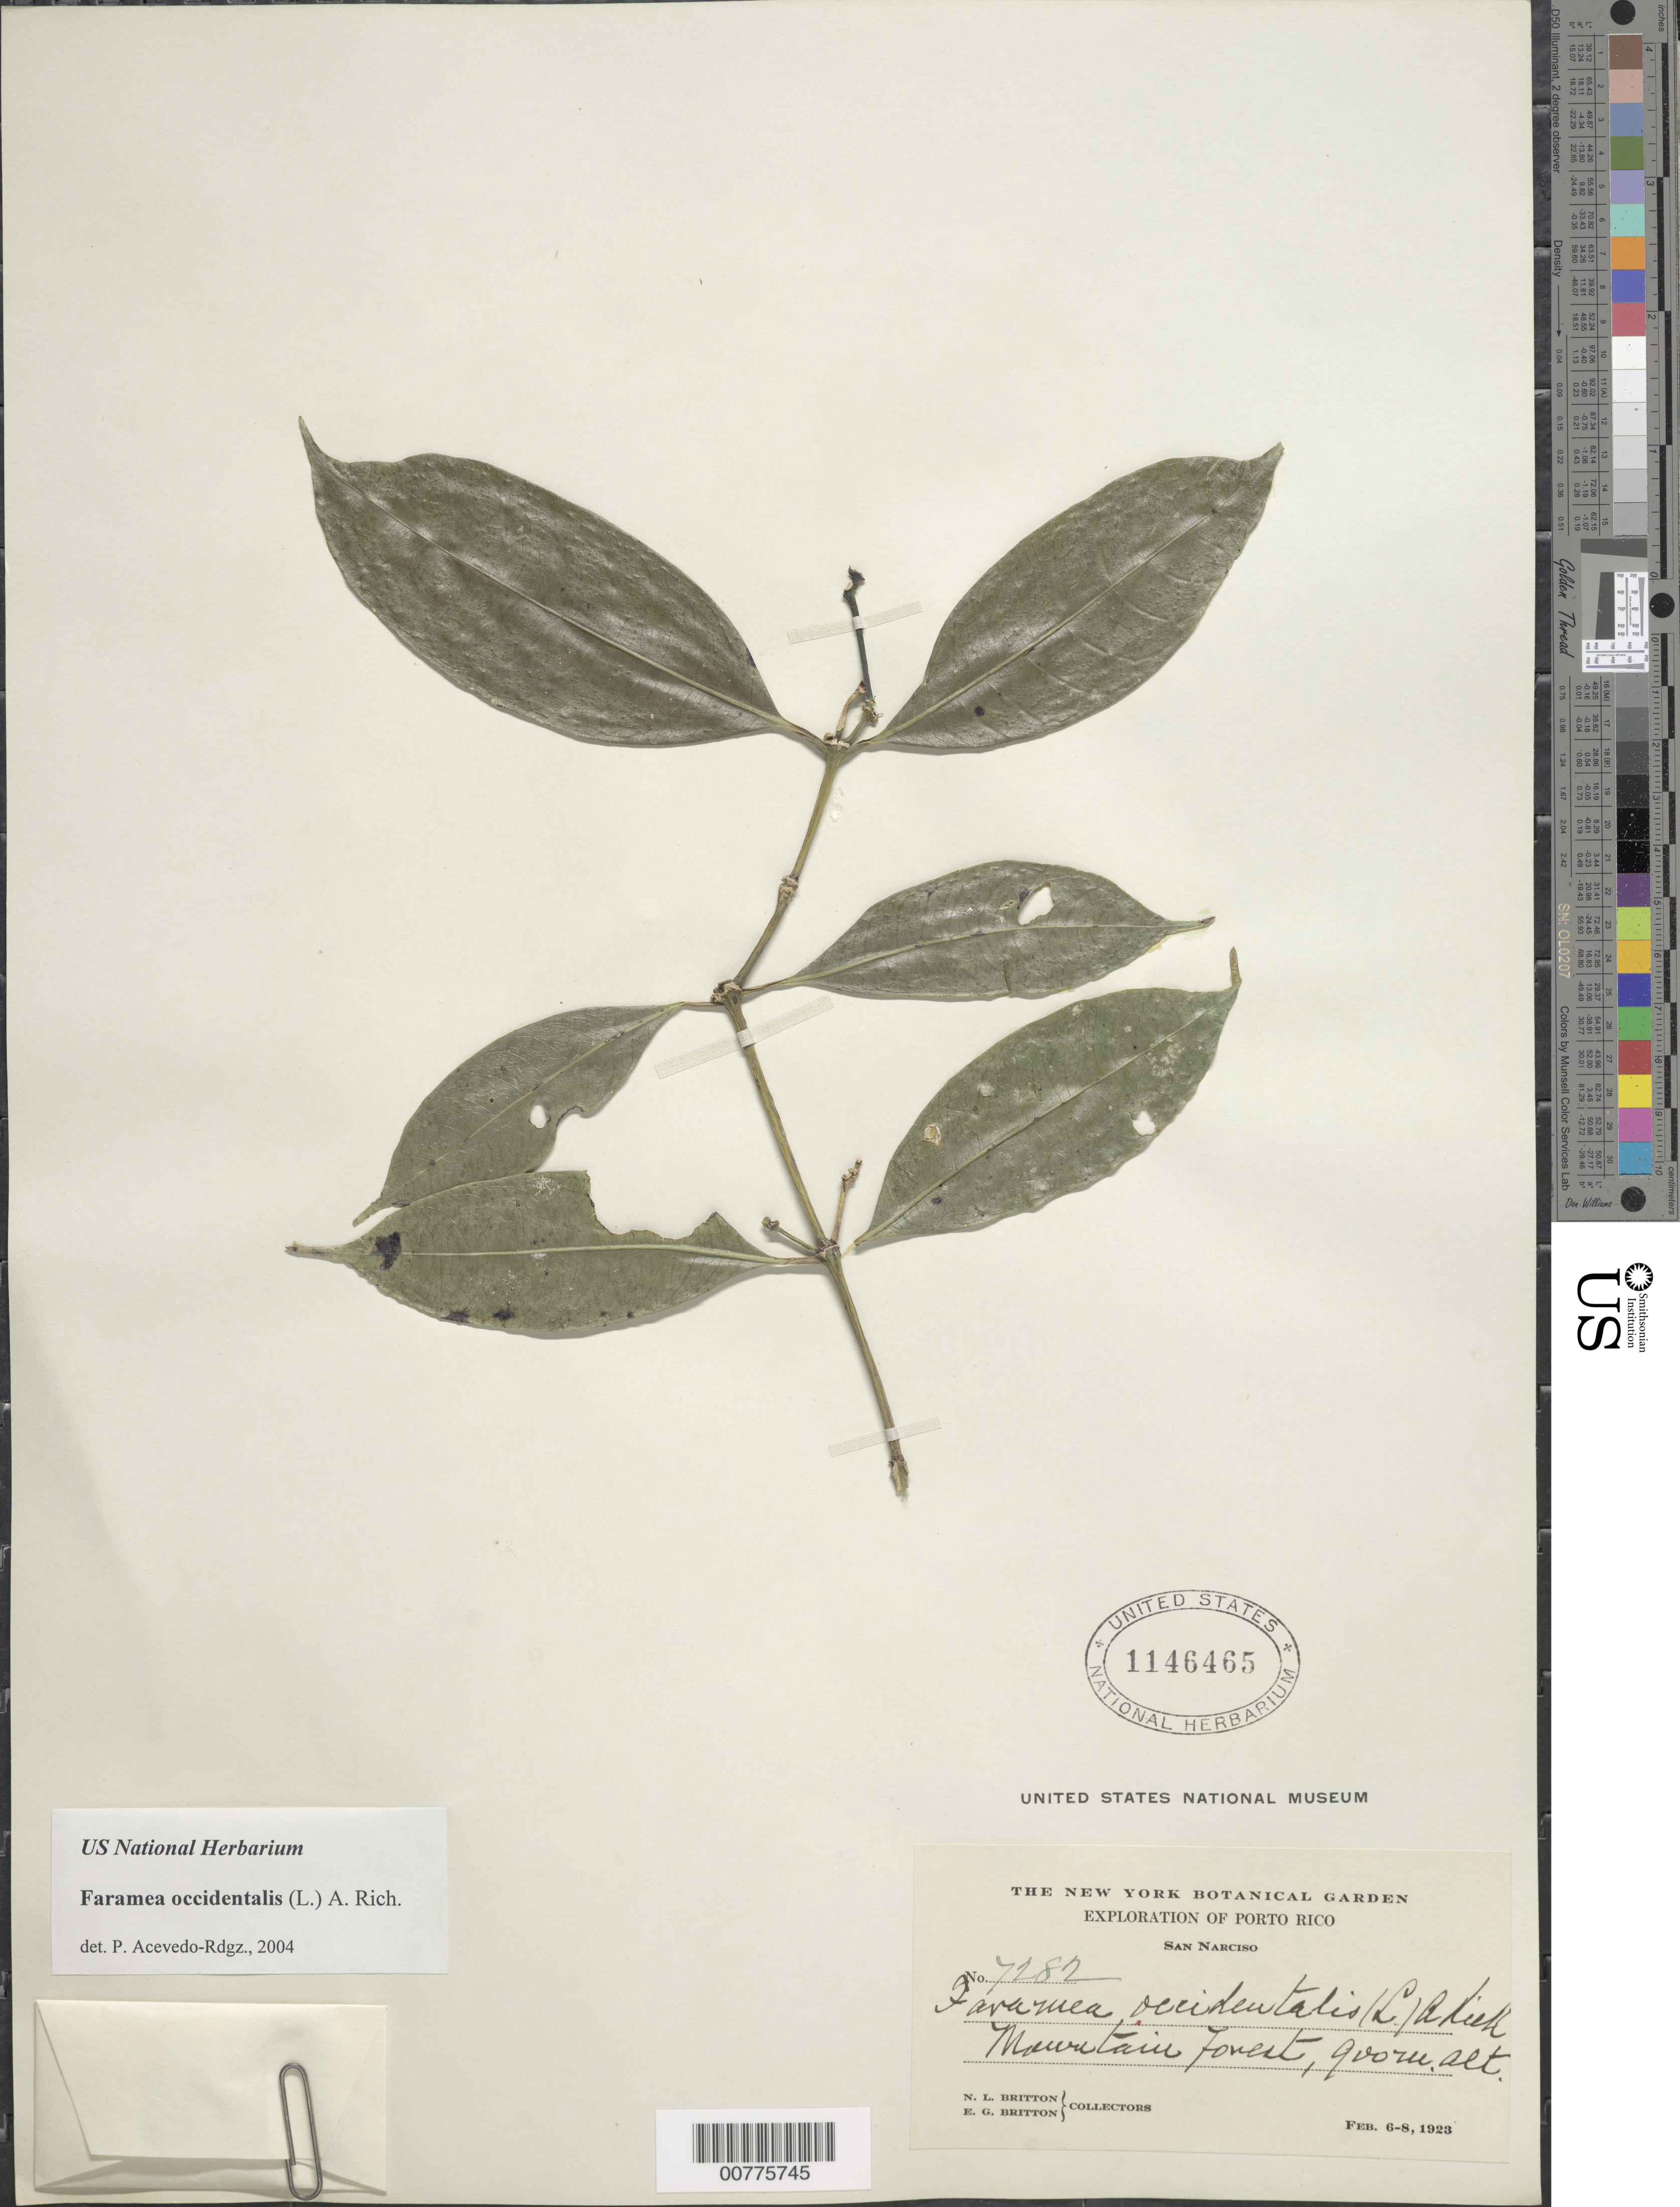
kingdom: Plantae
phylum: Tracheophyta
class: Magnoliopsida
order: Gentianales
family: Rubiaceae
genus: Faramea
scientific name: Faramea occidentalis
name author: (L.) A. Rich.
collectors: N. Britton & E. G. Britton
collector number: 7282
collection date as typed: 06 Feb 1923 to 08 Feb 1923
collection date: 1923-02-06/1923-02-08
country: Puerto Rico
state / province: Jayuya (?)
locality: San Narciso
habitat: Mountain forest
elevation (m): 900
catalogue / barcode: US 1146465